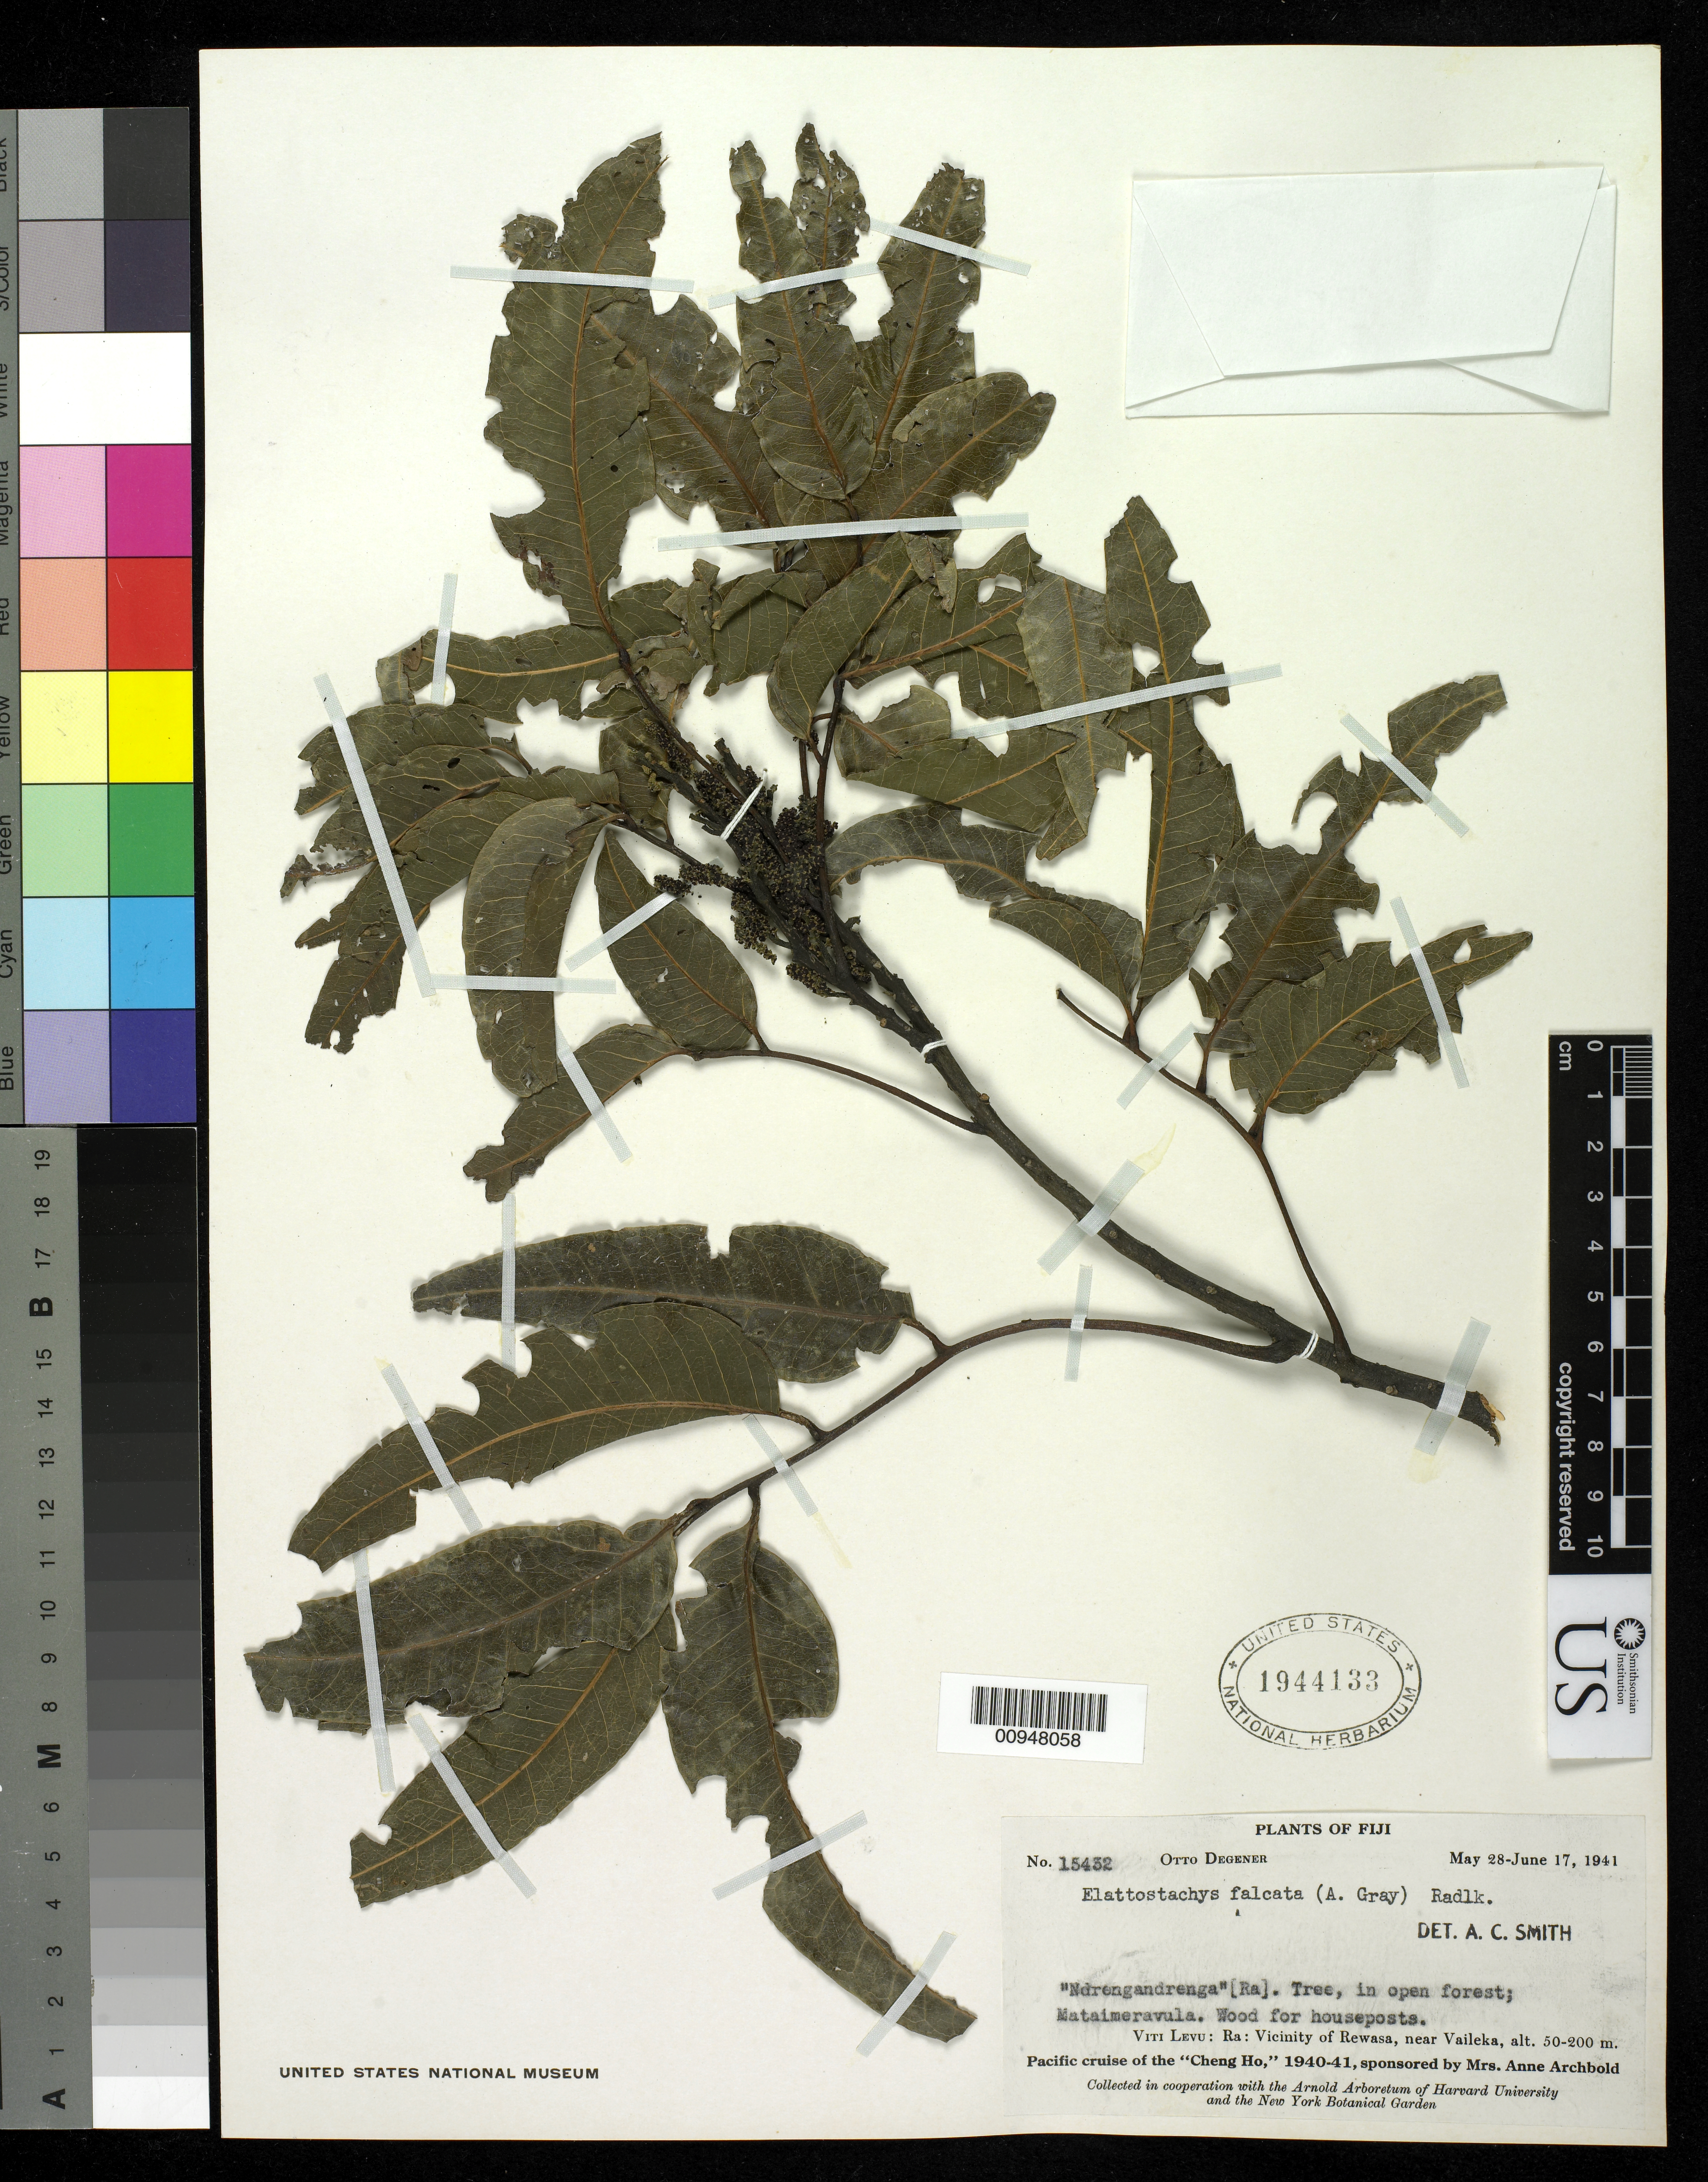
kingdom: Plantae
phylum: Tracheophyta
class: Magnoliopsida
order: Sapindales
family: Sapindaceae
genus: Elattostachys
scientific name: Elattostachys falcata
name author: (A. Gray) Radlk.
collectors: O. Degener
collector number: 15432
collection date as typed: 28 May 1941 to 17 Jun 1941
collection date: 1941-05-28/1941-06-17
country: Fiji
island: Viti Levu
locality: Ra: vicinity of Rewasa, near Vaileka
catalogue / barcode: US 1944133